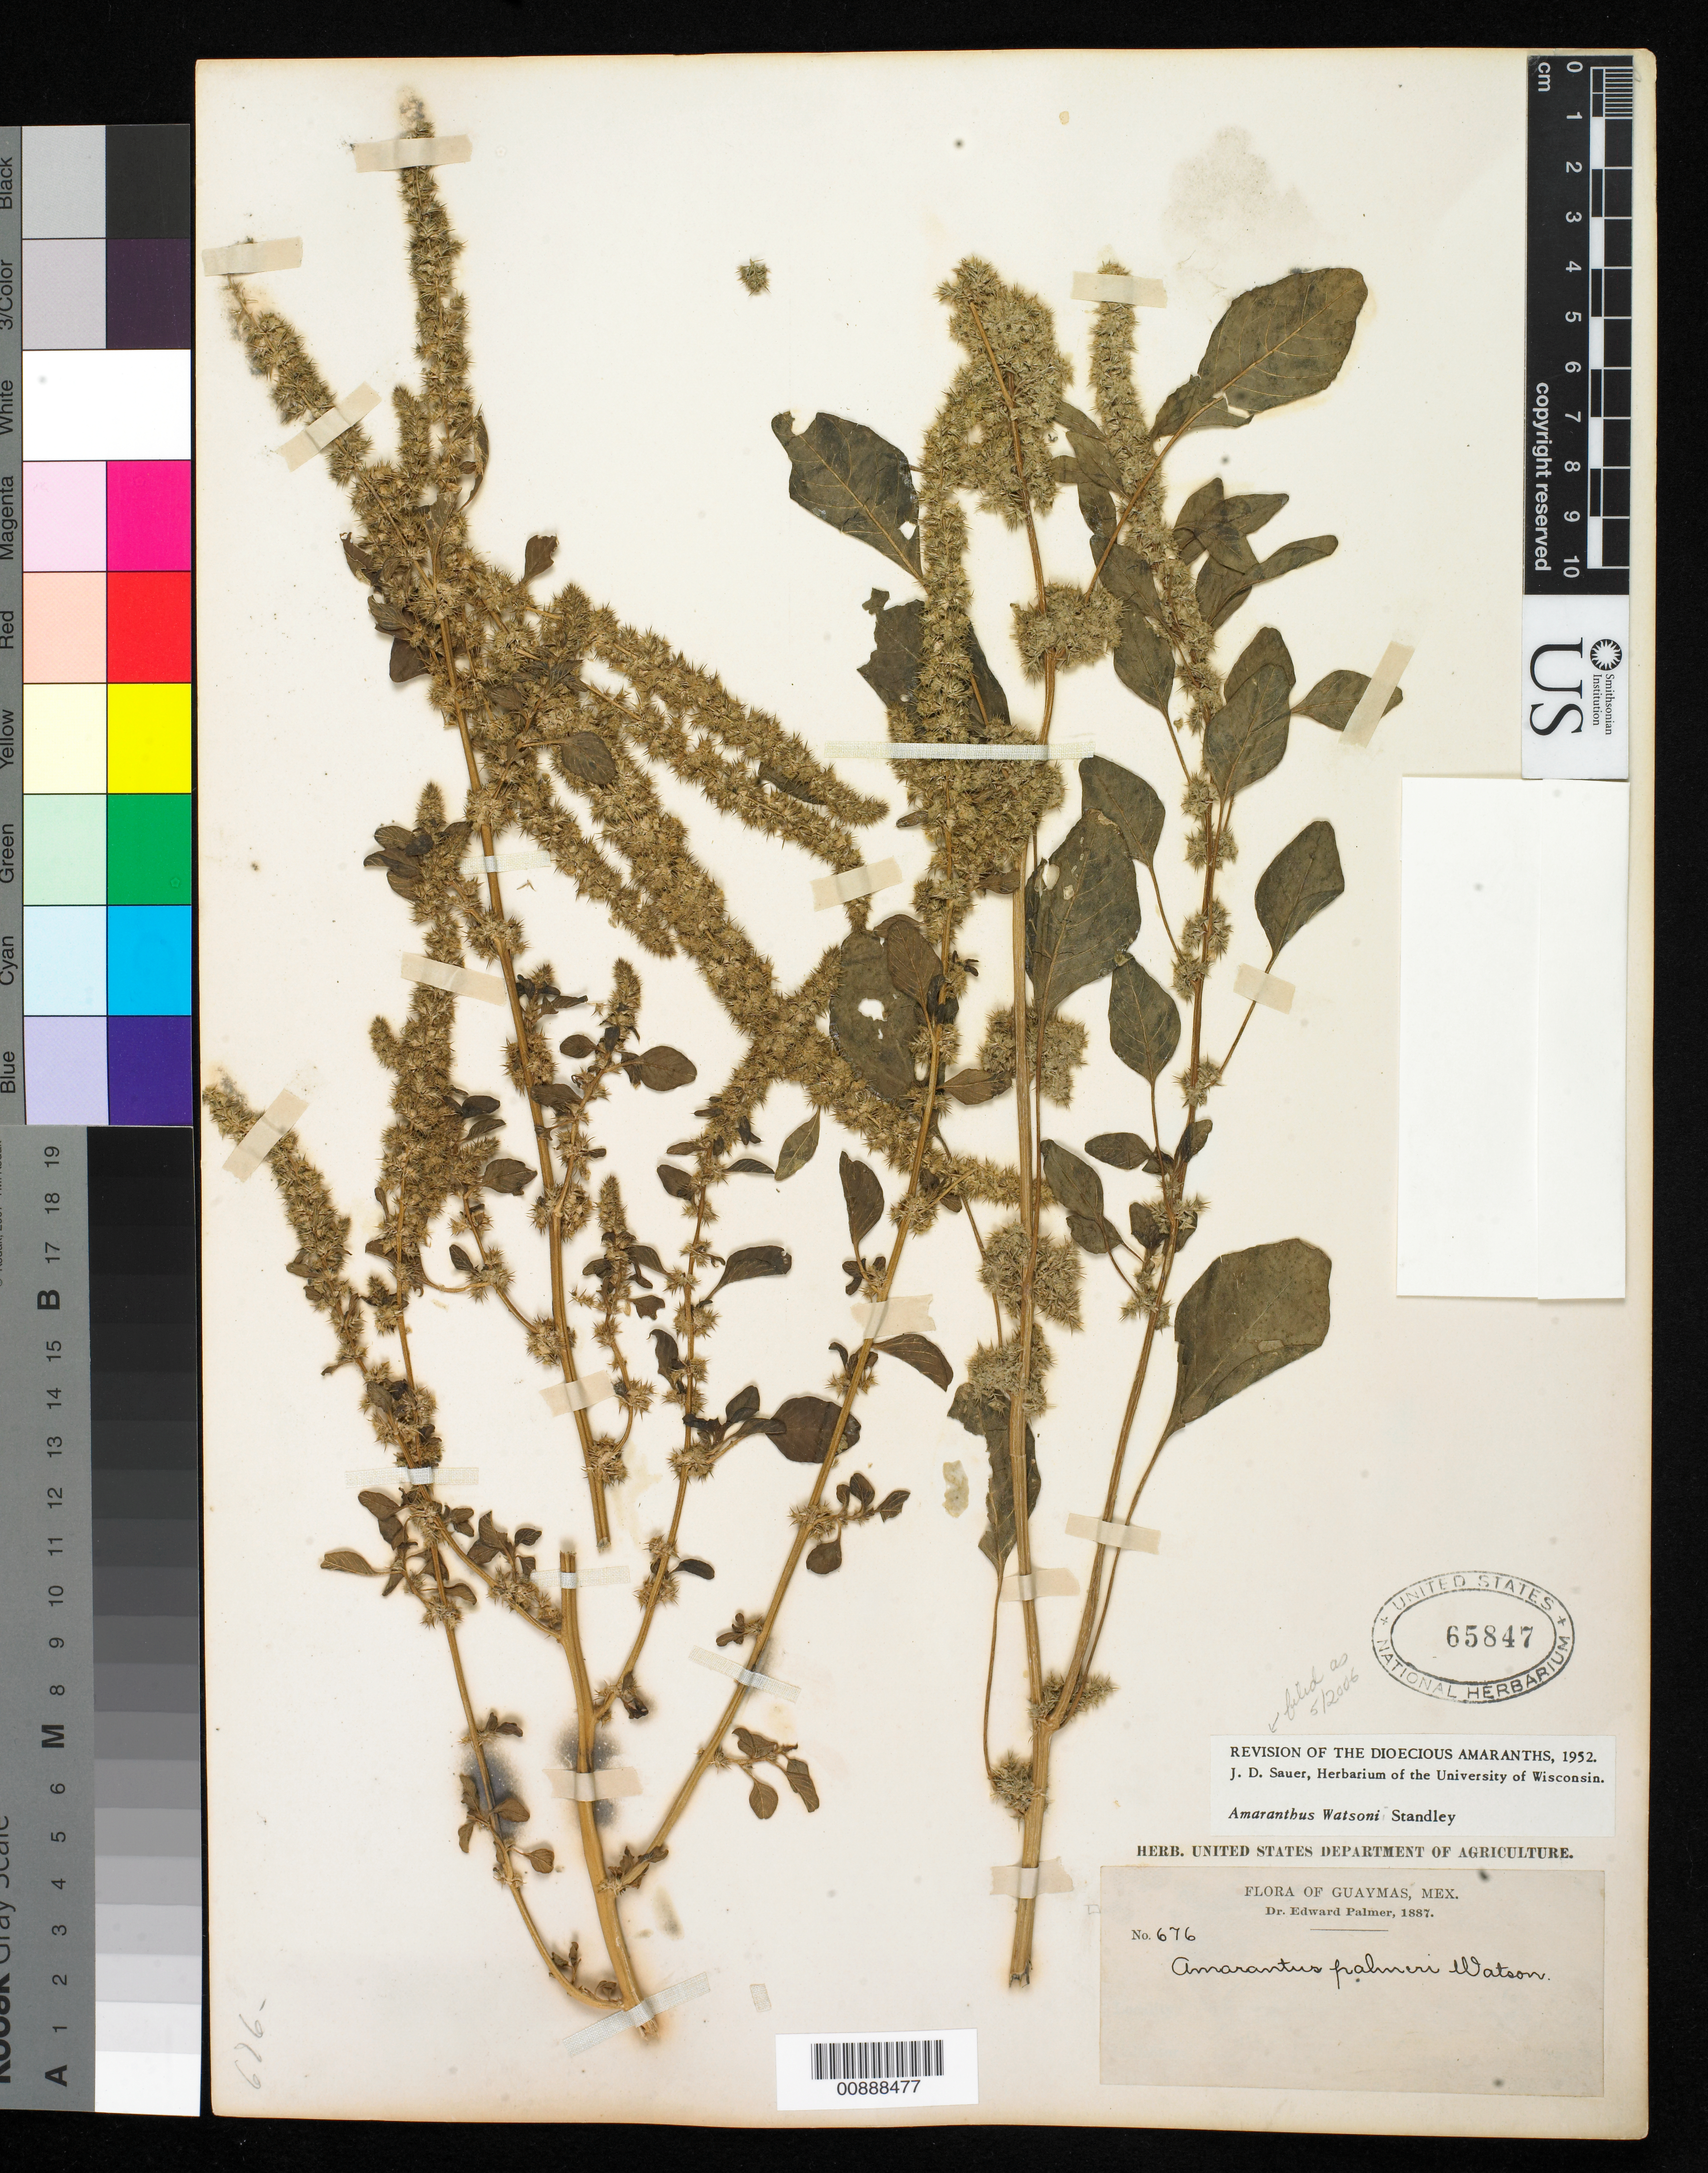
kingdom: Plantae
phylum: Tracheophyta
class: Magnoliopsida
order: Caryophyllales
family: Amaranthaceae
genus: Amaranthus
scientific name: Amaranthus watsonii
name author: Standl.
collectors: E. Palmer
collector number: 676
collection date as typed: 1887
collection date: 1887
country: Mexico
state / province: Sonora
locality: Guaymas, Sonora.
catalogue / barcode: US 65847